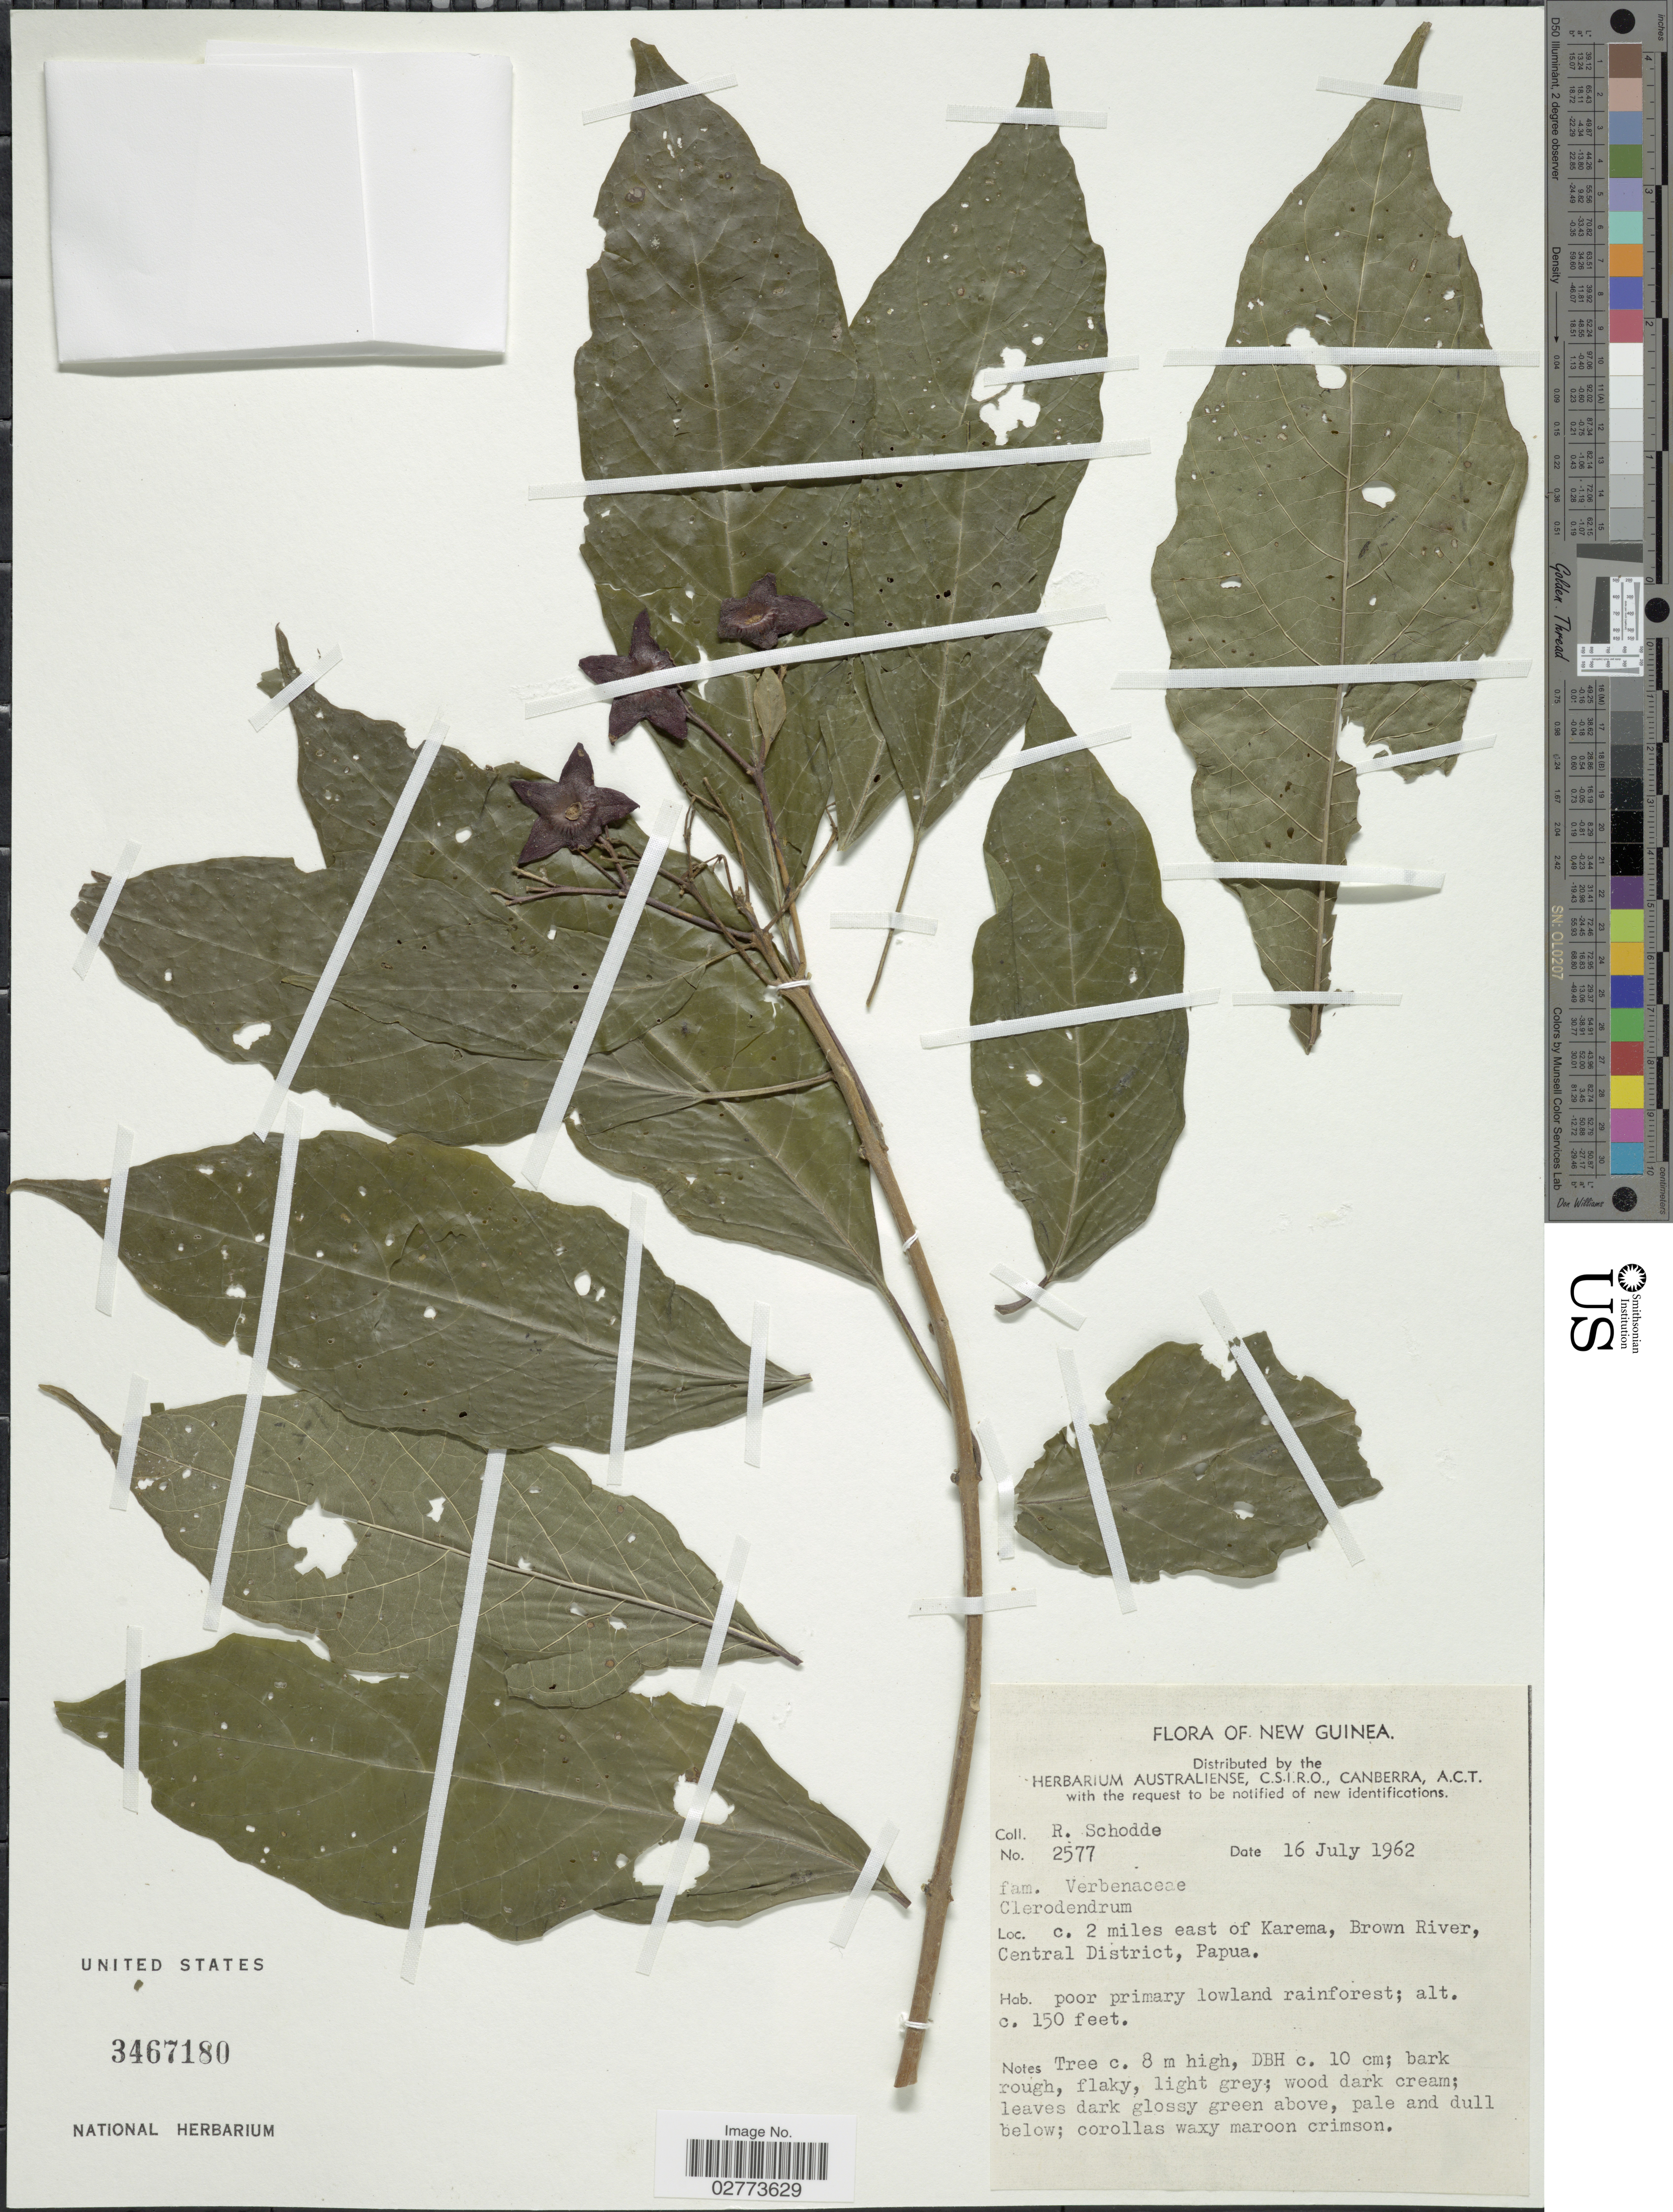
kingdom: Plantae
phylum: Tracheophyta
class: Magnoliopsida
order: Lamiales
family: Lamiaceae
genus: Clerodendrum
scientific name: Clerodendrum sp.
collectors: R. Schodde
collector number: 2577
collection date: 1962-07-16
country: Papua New Guinea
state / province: Central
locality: New Guinea. C. 2 miles east of Karema, Brown River, Central District, Papua.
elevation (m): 46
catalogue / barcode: US 3467180